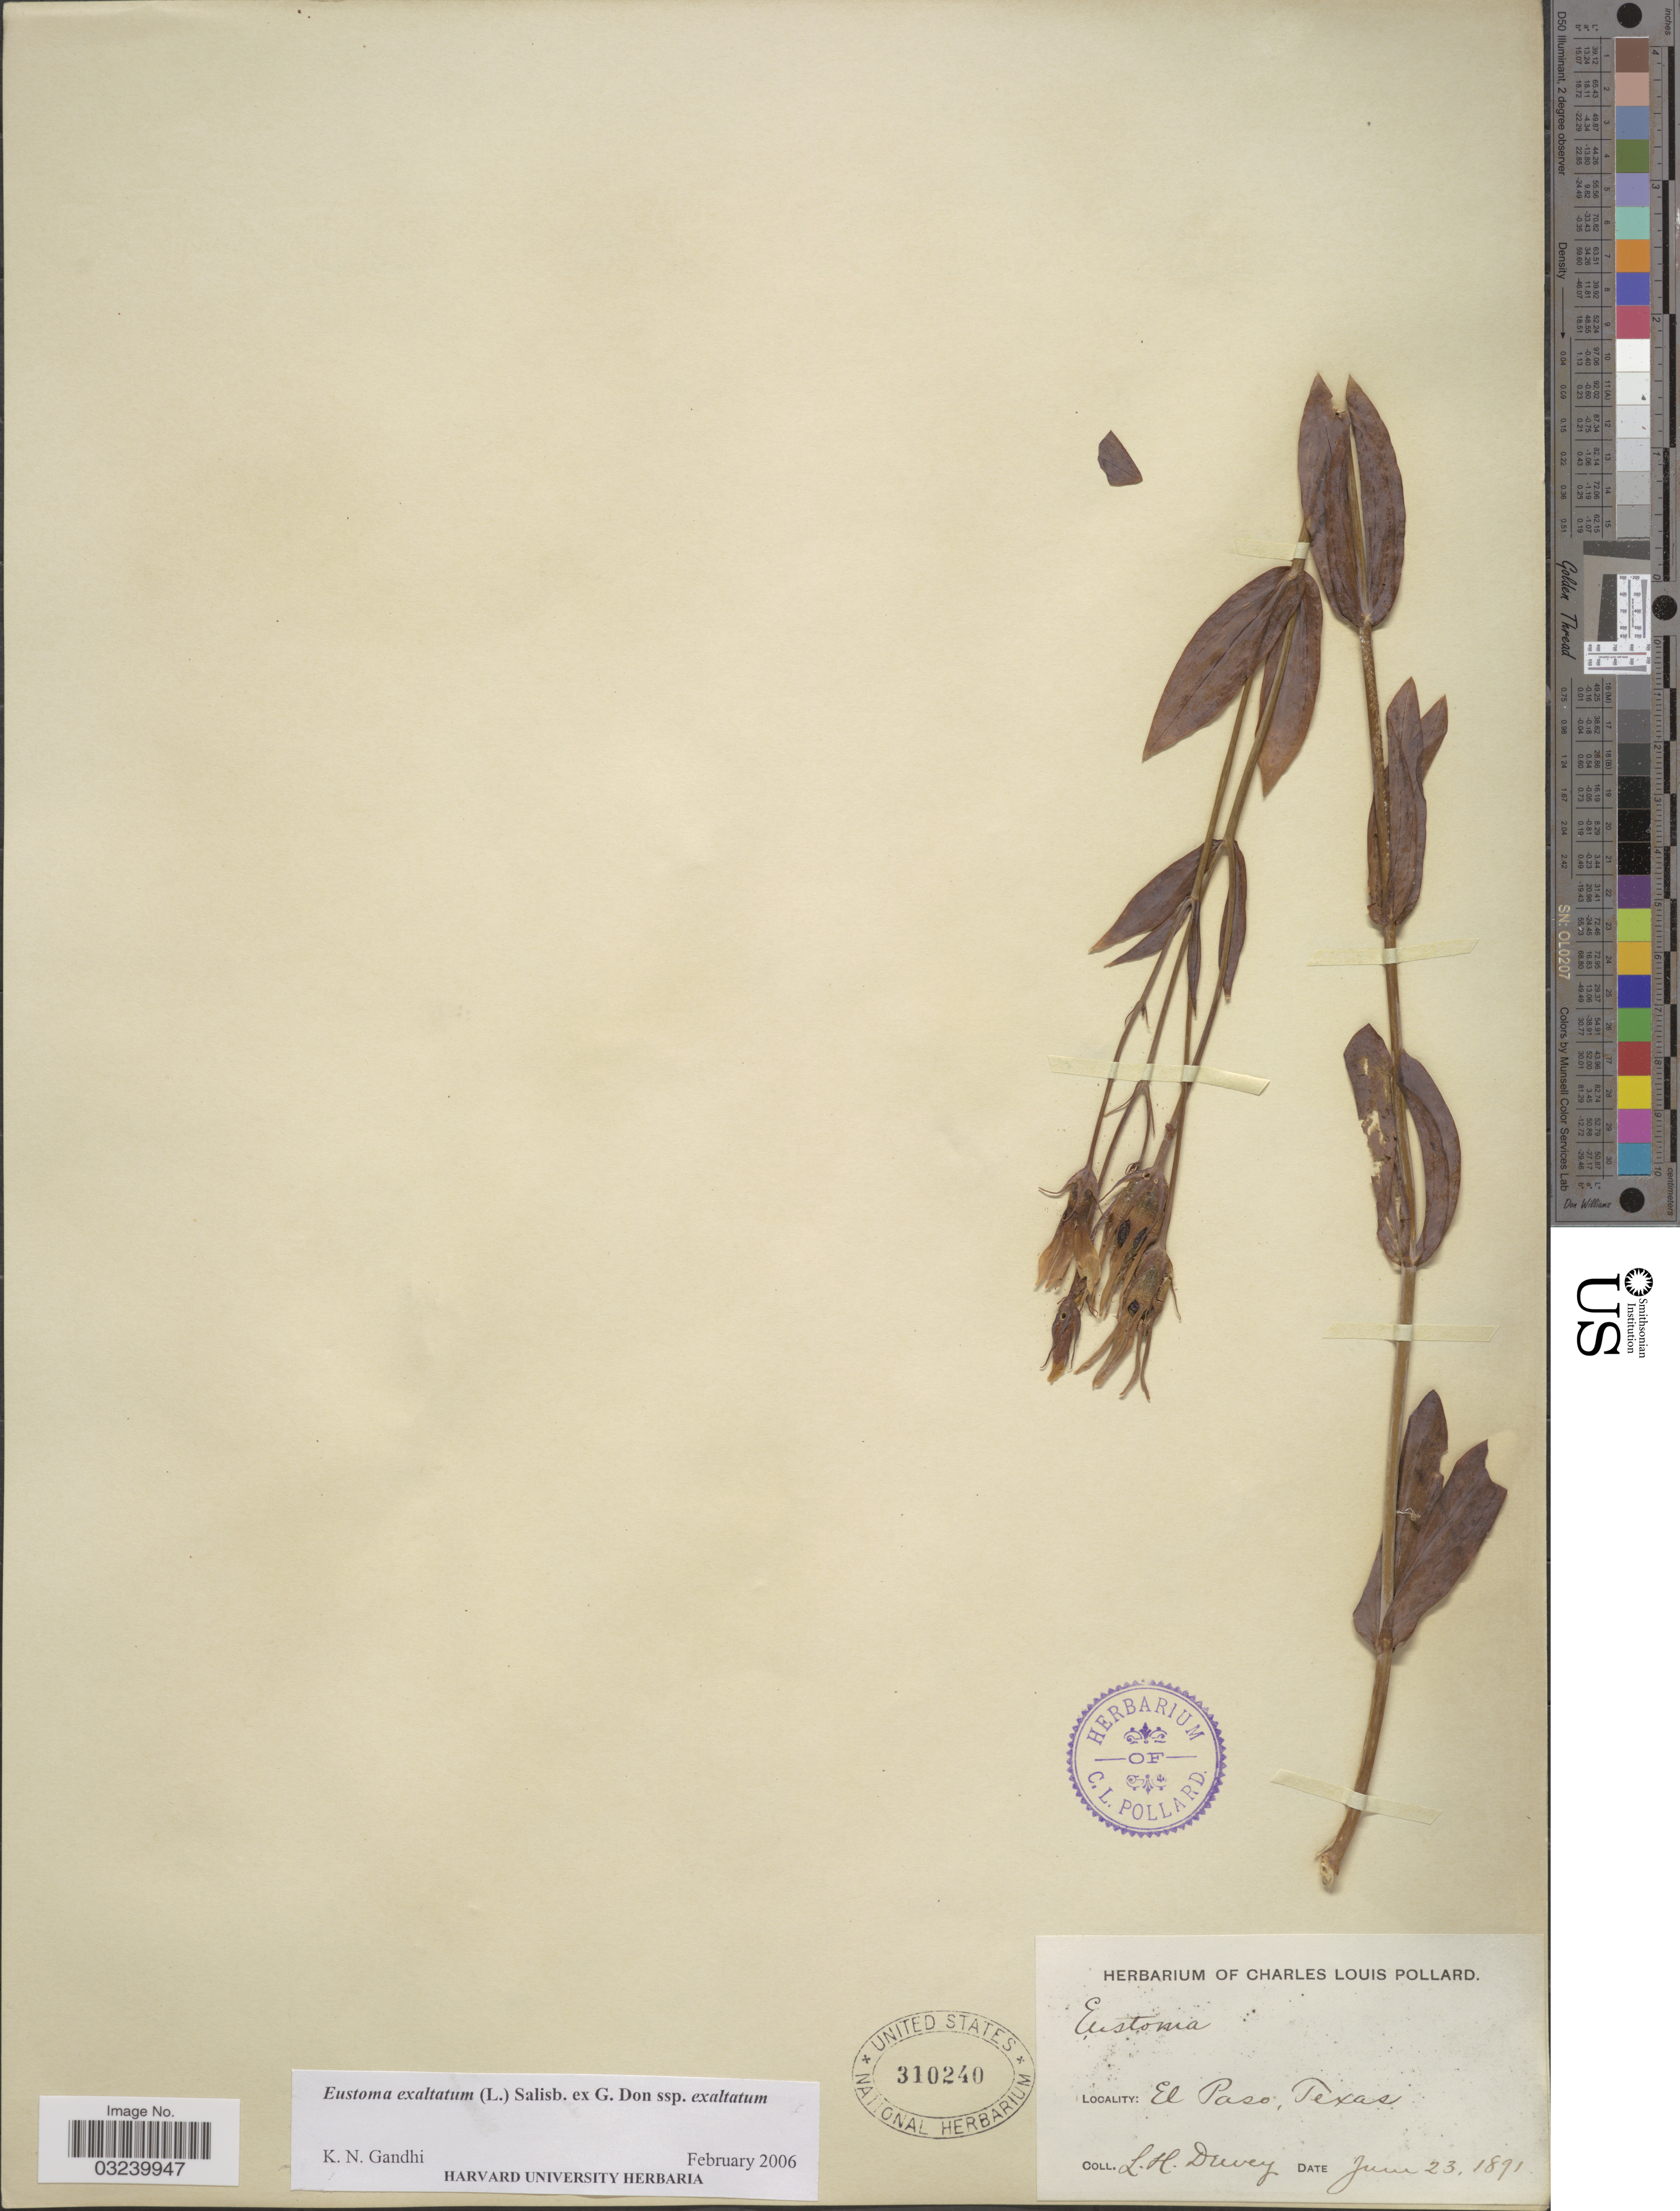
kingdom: Plantae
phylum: Tracheophyta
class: Magnoliopsida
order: Gentianales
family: Gentianaceae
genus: Eustoma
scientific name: Eustoma exaltatum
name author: (L.) Salisb. ex Don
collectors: L. H. Dewey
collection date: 1891-06-23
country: United States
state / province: Texas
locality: El Paso, Texas.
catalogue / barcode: US 310240